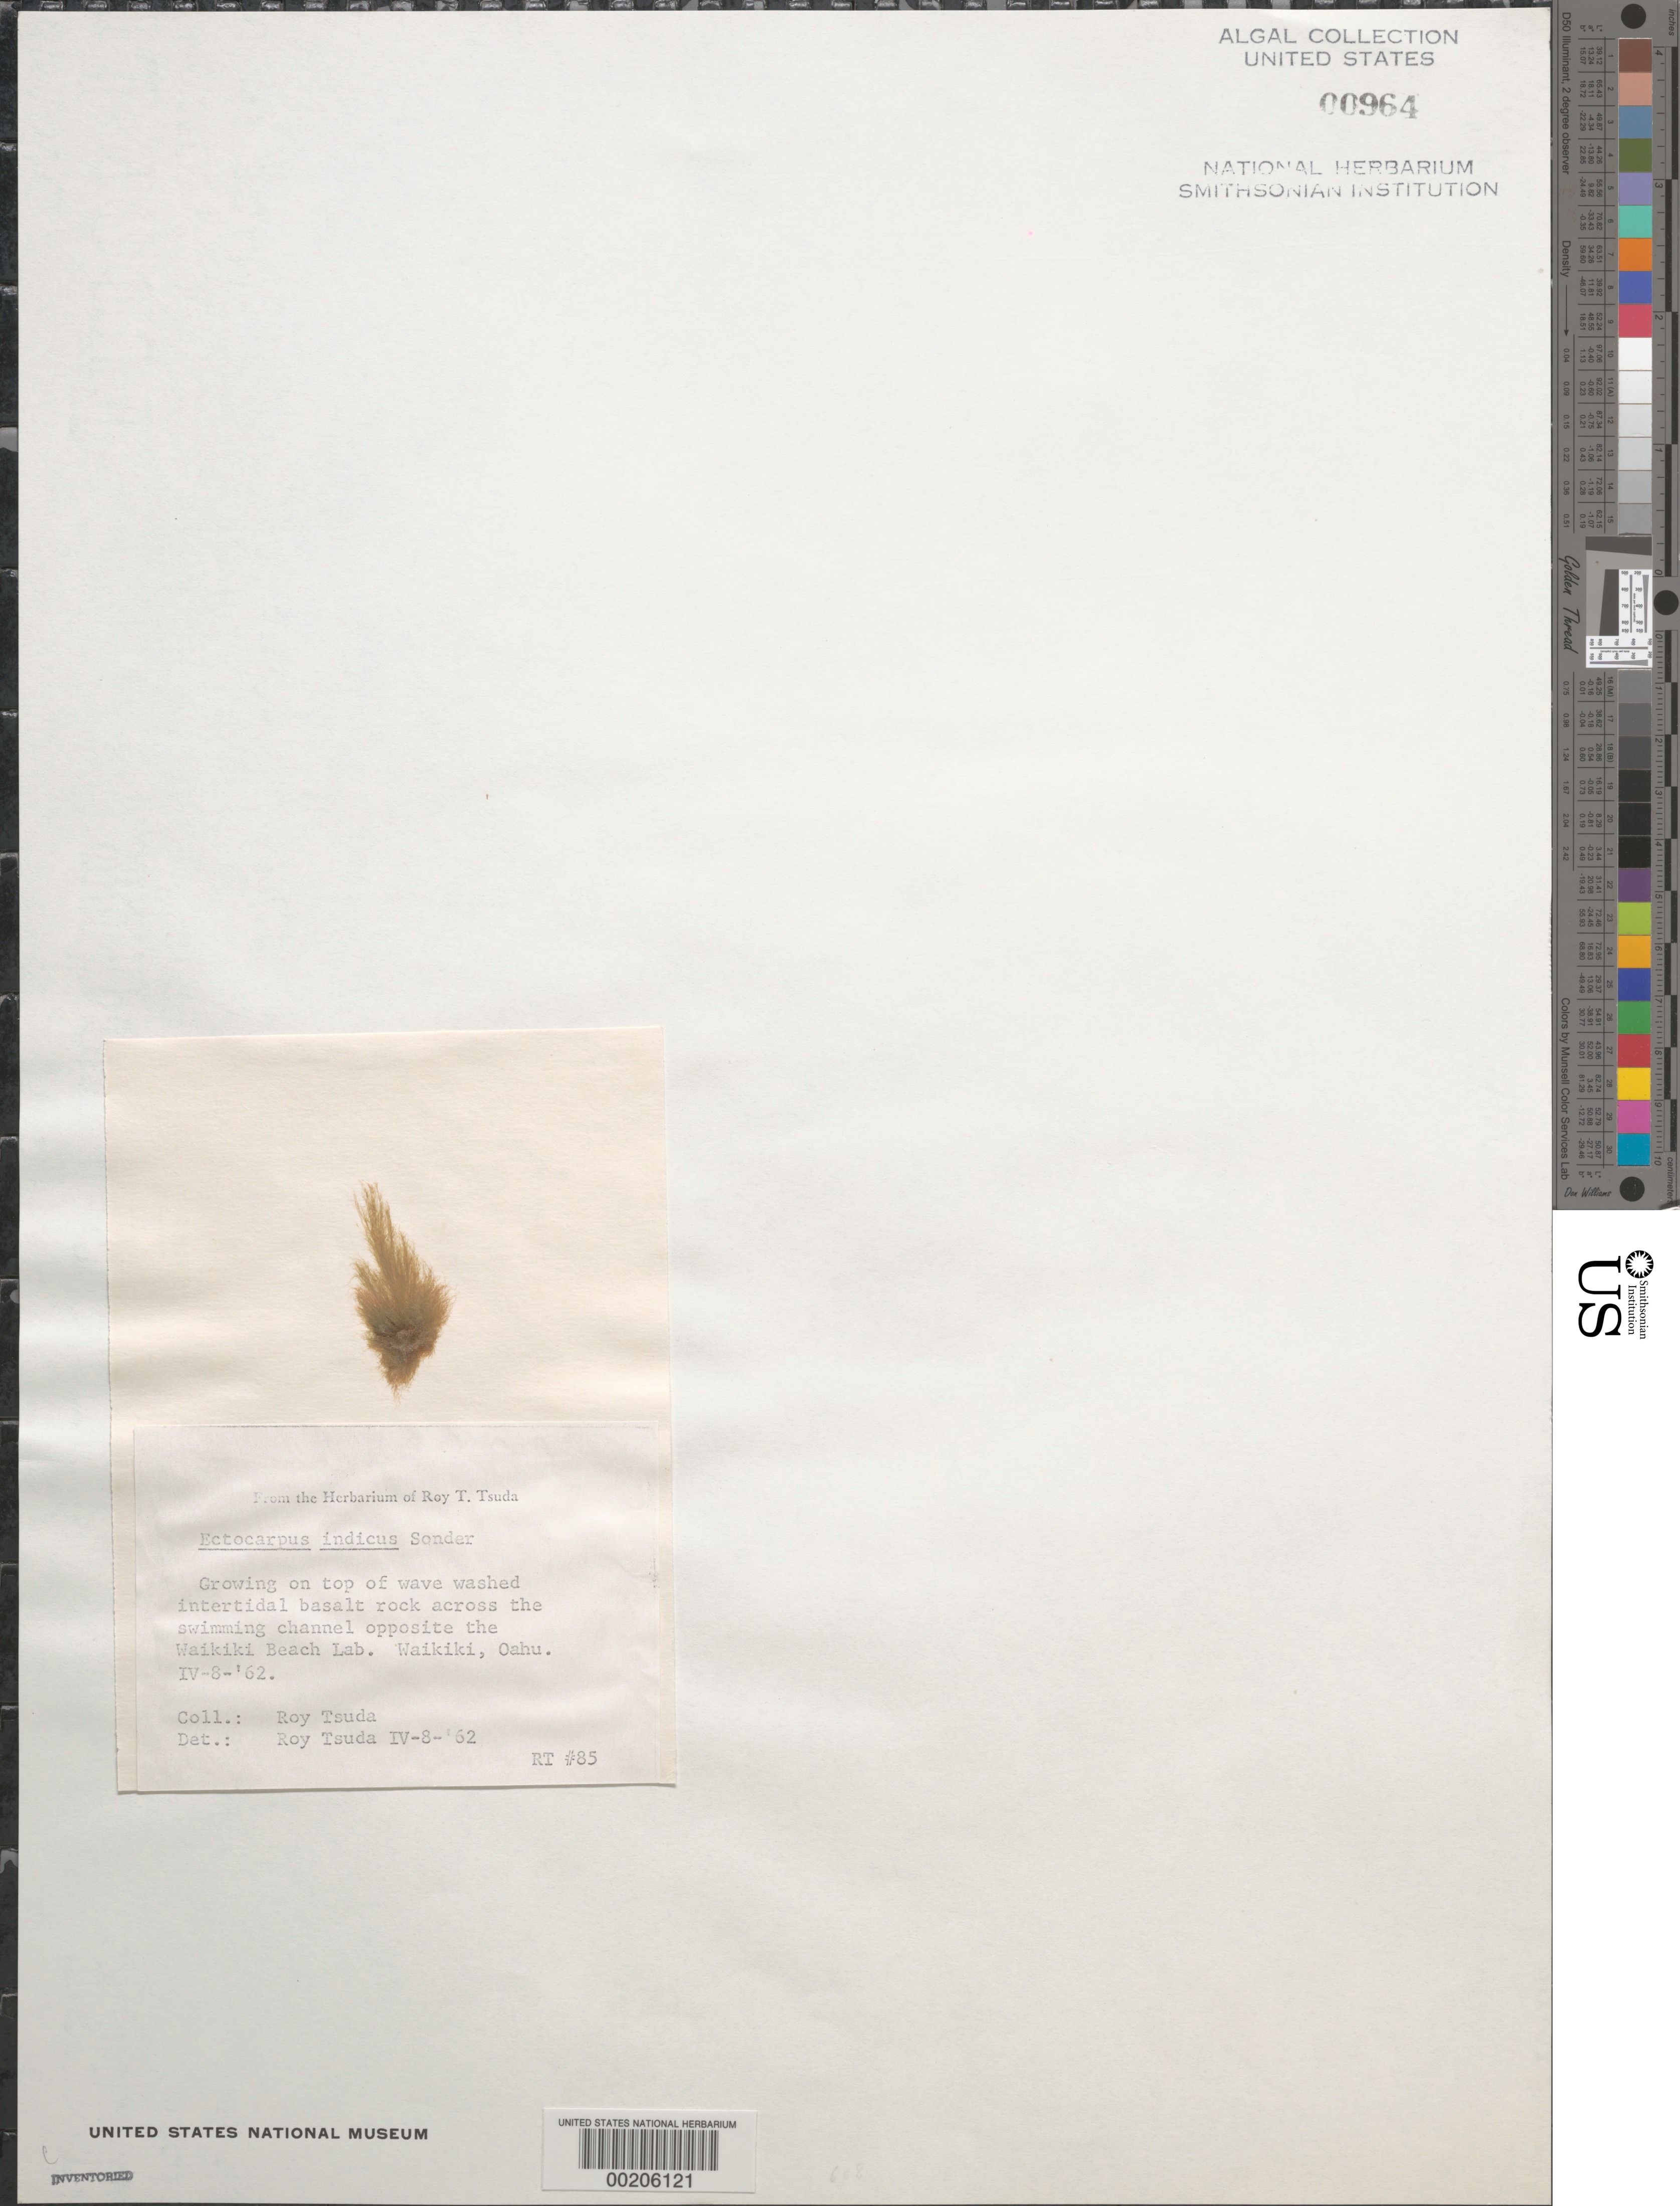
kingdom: Chromista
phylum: Ochrophyta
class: Phaeophyceae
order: Ectocarpales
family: Acinetosporaceae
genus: Feldmannia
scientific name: Feldmannia indica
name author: (O.G. Sond.) Womersley & A. Bailey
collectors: R. Tsuda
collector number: RT 85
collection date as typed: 08 Apr 1962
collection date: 1962-04-08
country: United States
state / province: Hawaii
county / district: Honolulu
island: Oahu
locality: Waikiki opposite Waikiki Beach laboratory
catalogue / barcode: US 964